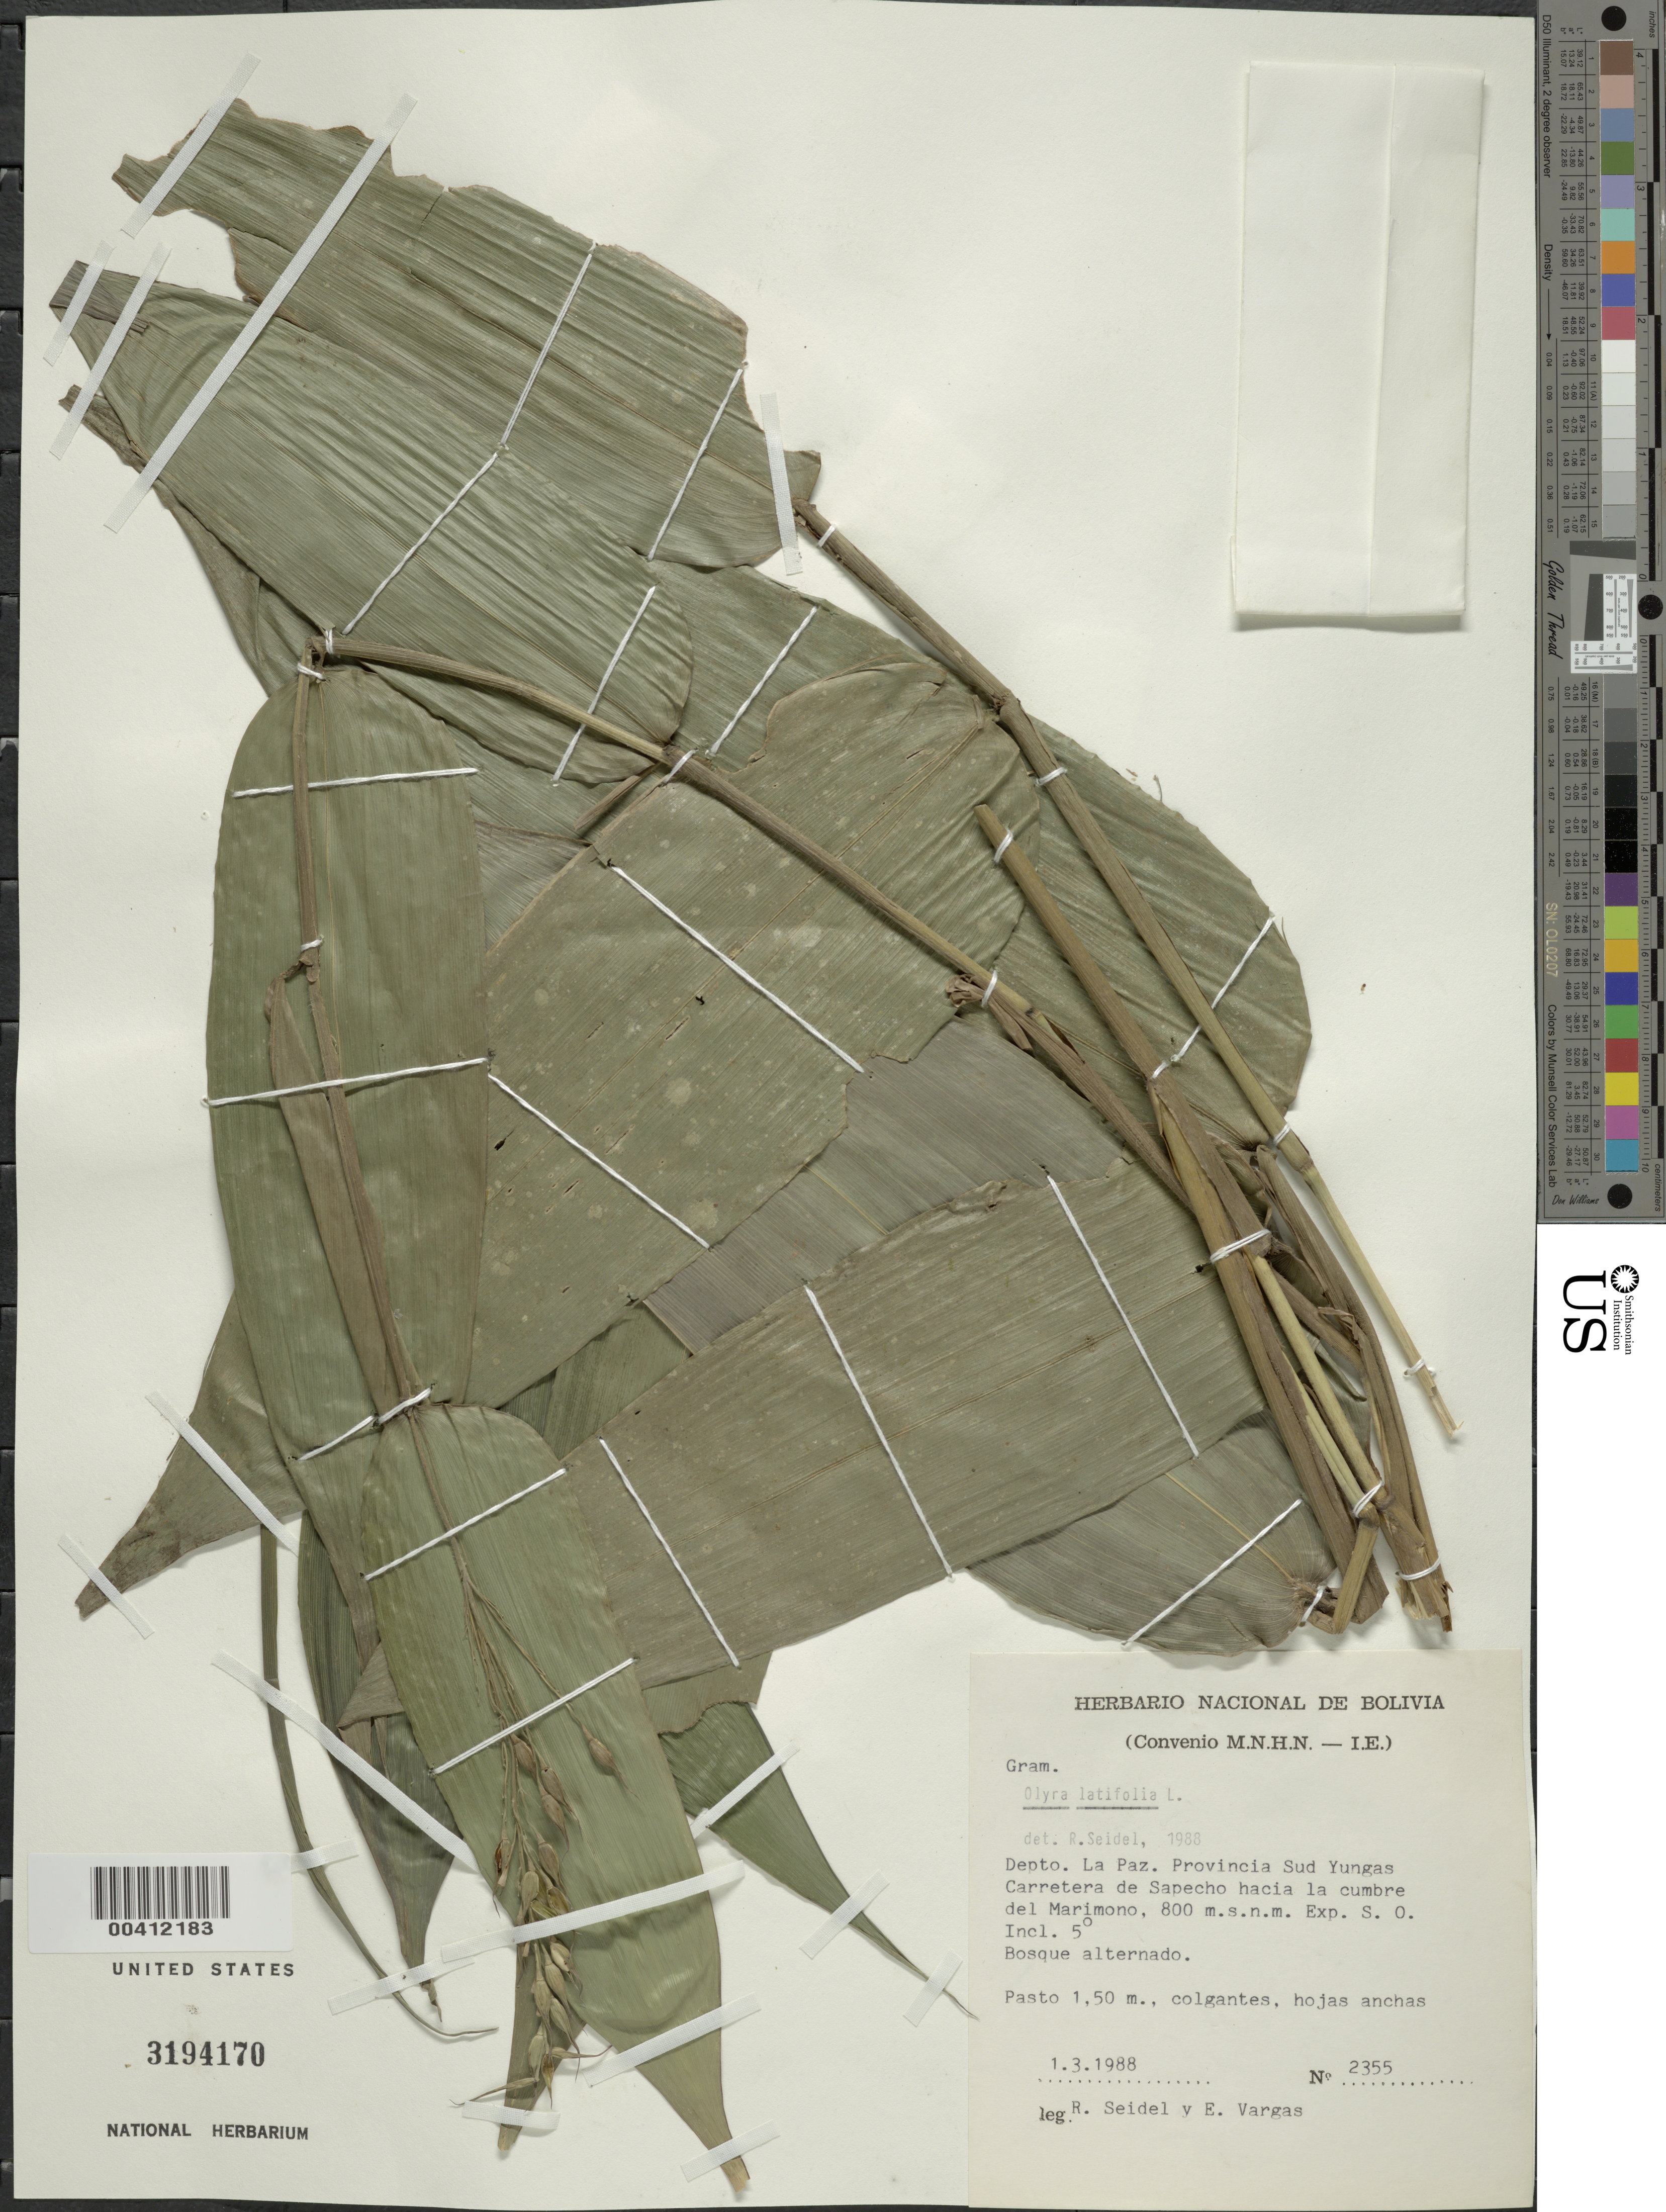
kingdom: Plantae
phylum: Tracheophyta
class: Liliopsida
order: Poales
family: Poaceae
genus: Olyra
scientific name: Olyra latifolia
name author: L.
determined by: Seidel, R.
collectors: R. Seidel & E. Vargas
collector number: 2355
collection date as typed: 01 Mar 1988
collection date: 1988-03-01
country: Bolivia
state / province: La Paz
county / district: Sud Yungas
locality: Carretera de Sapecho Hacia la Cumbe del Marimono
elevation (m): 800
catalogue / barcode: US 3194170